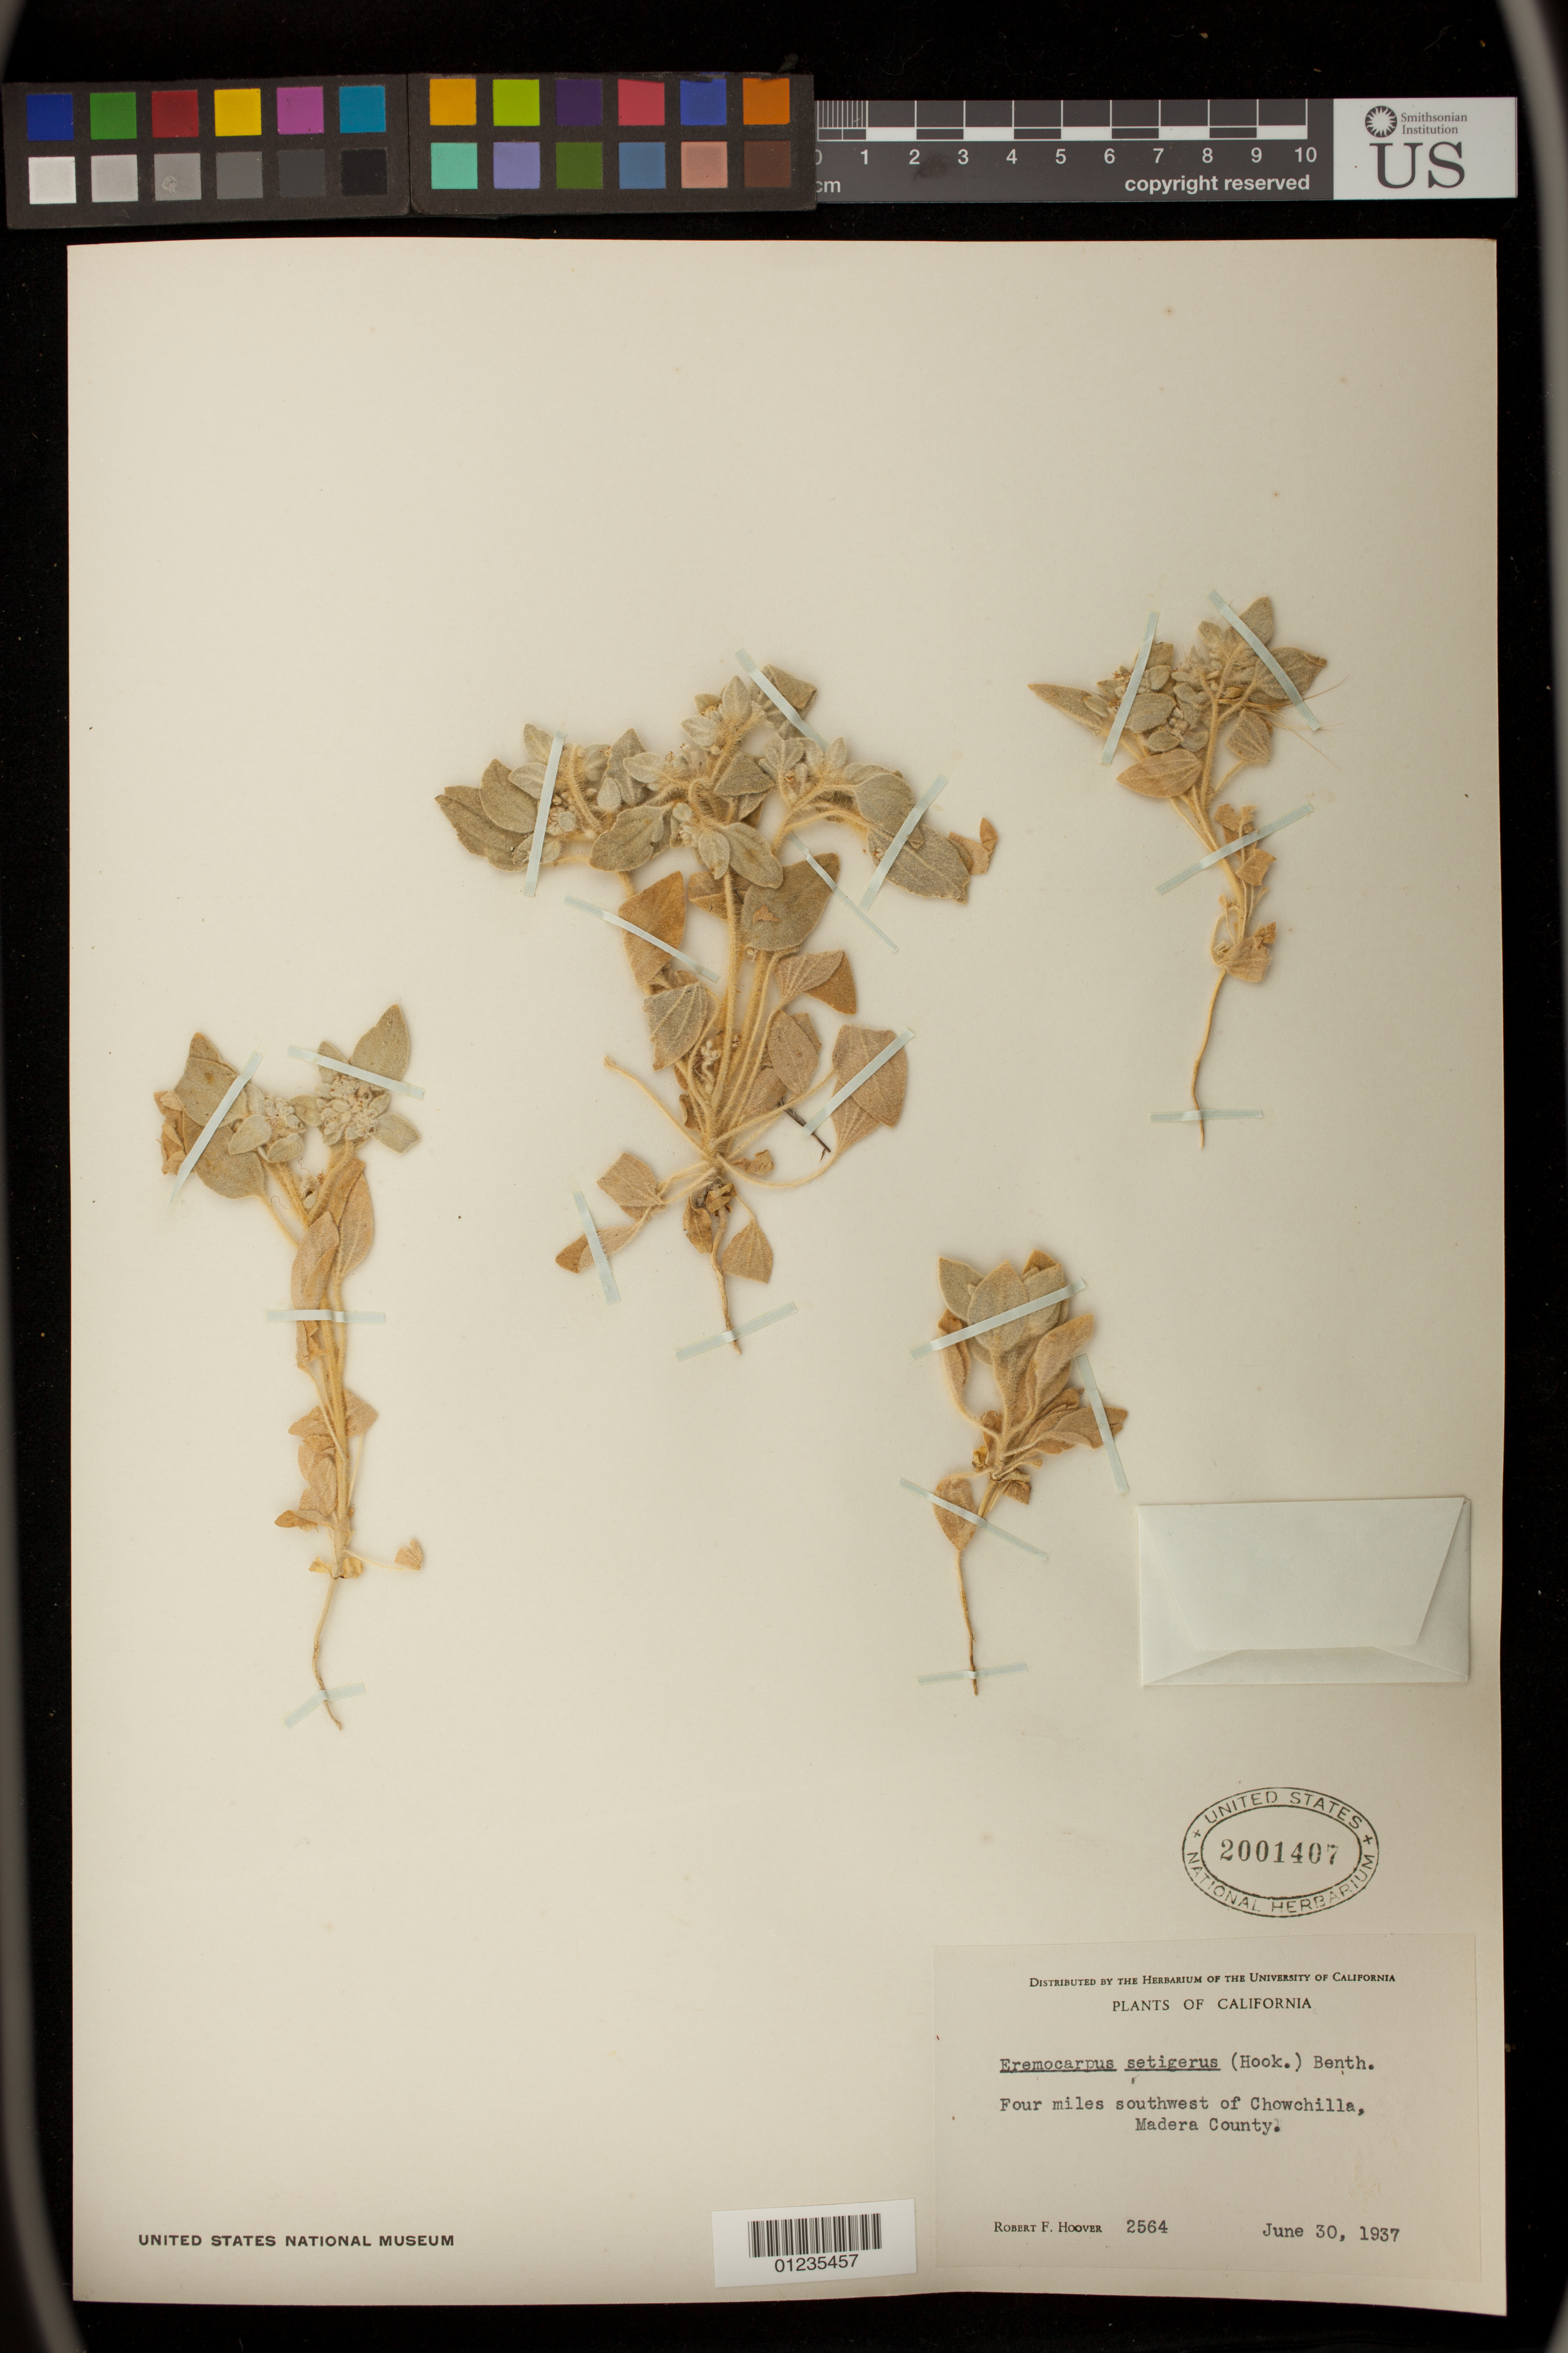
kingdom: Plantae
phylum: Tracheophyta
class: Magnoliopsida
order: Malpighiales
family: Euphorbiaceae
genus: Eremocarpus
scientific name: Eremocarpus setigerus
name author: (Hook.) Benth.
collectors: R. F. Hoover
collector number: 2564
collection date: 1937-06-30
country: United States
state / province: California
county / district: Madera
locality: Four miles southwest of Chowchilla.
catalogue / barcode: US 2001407